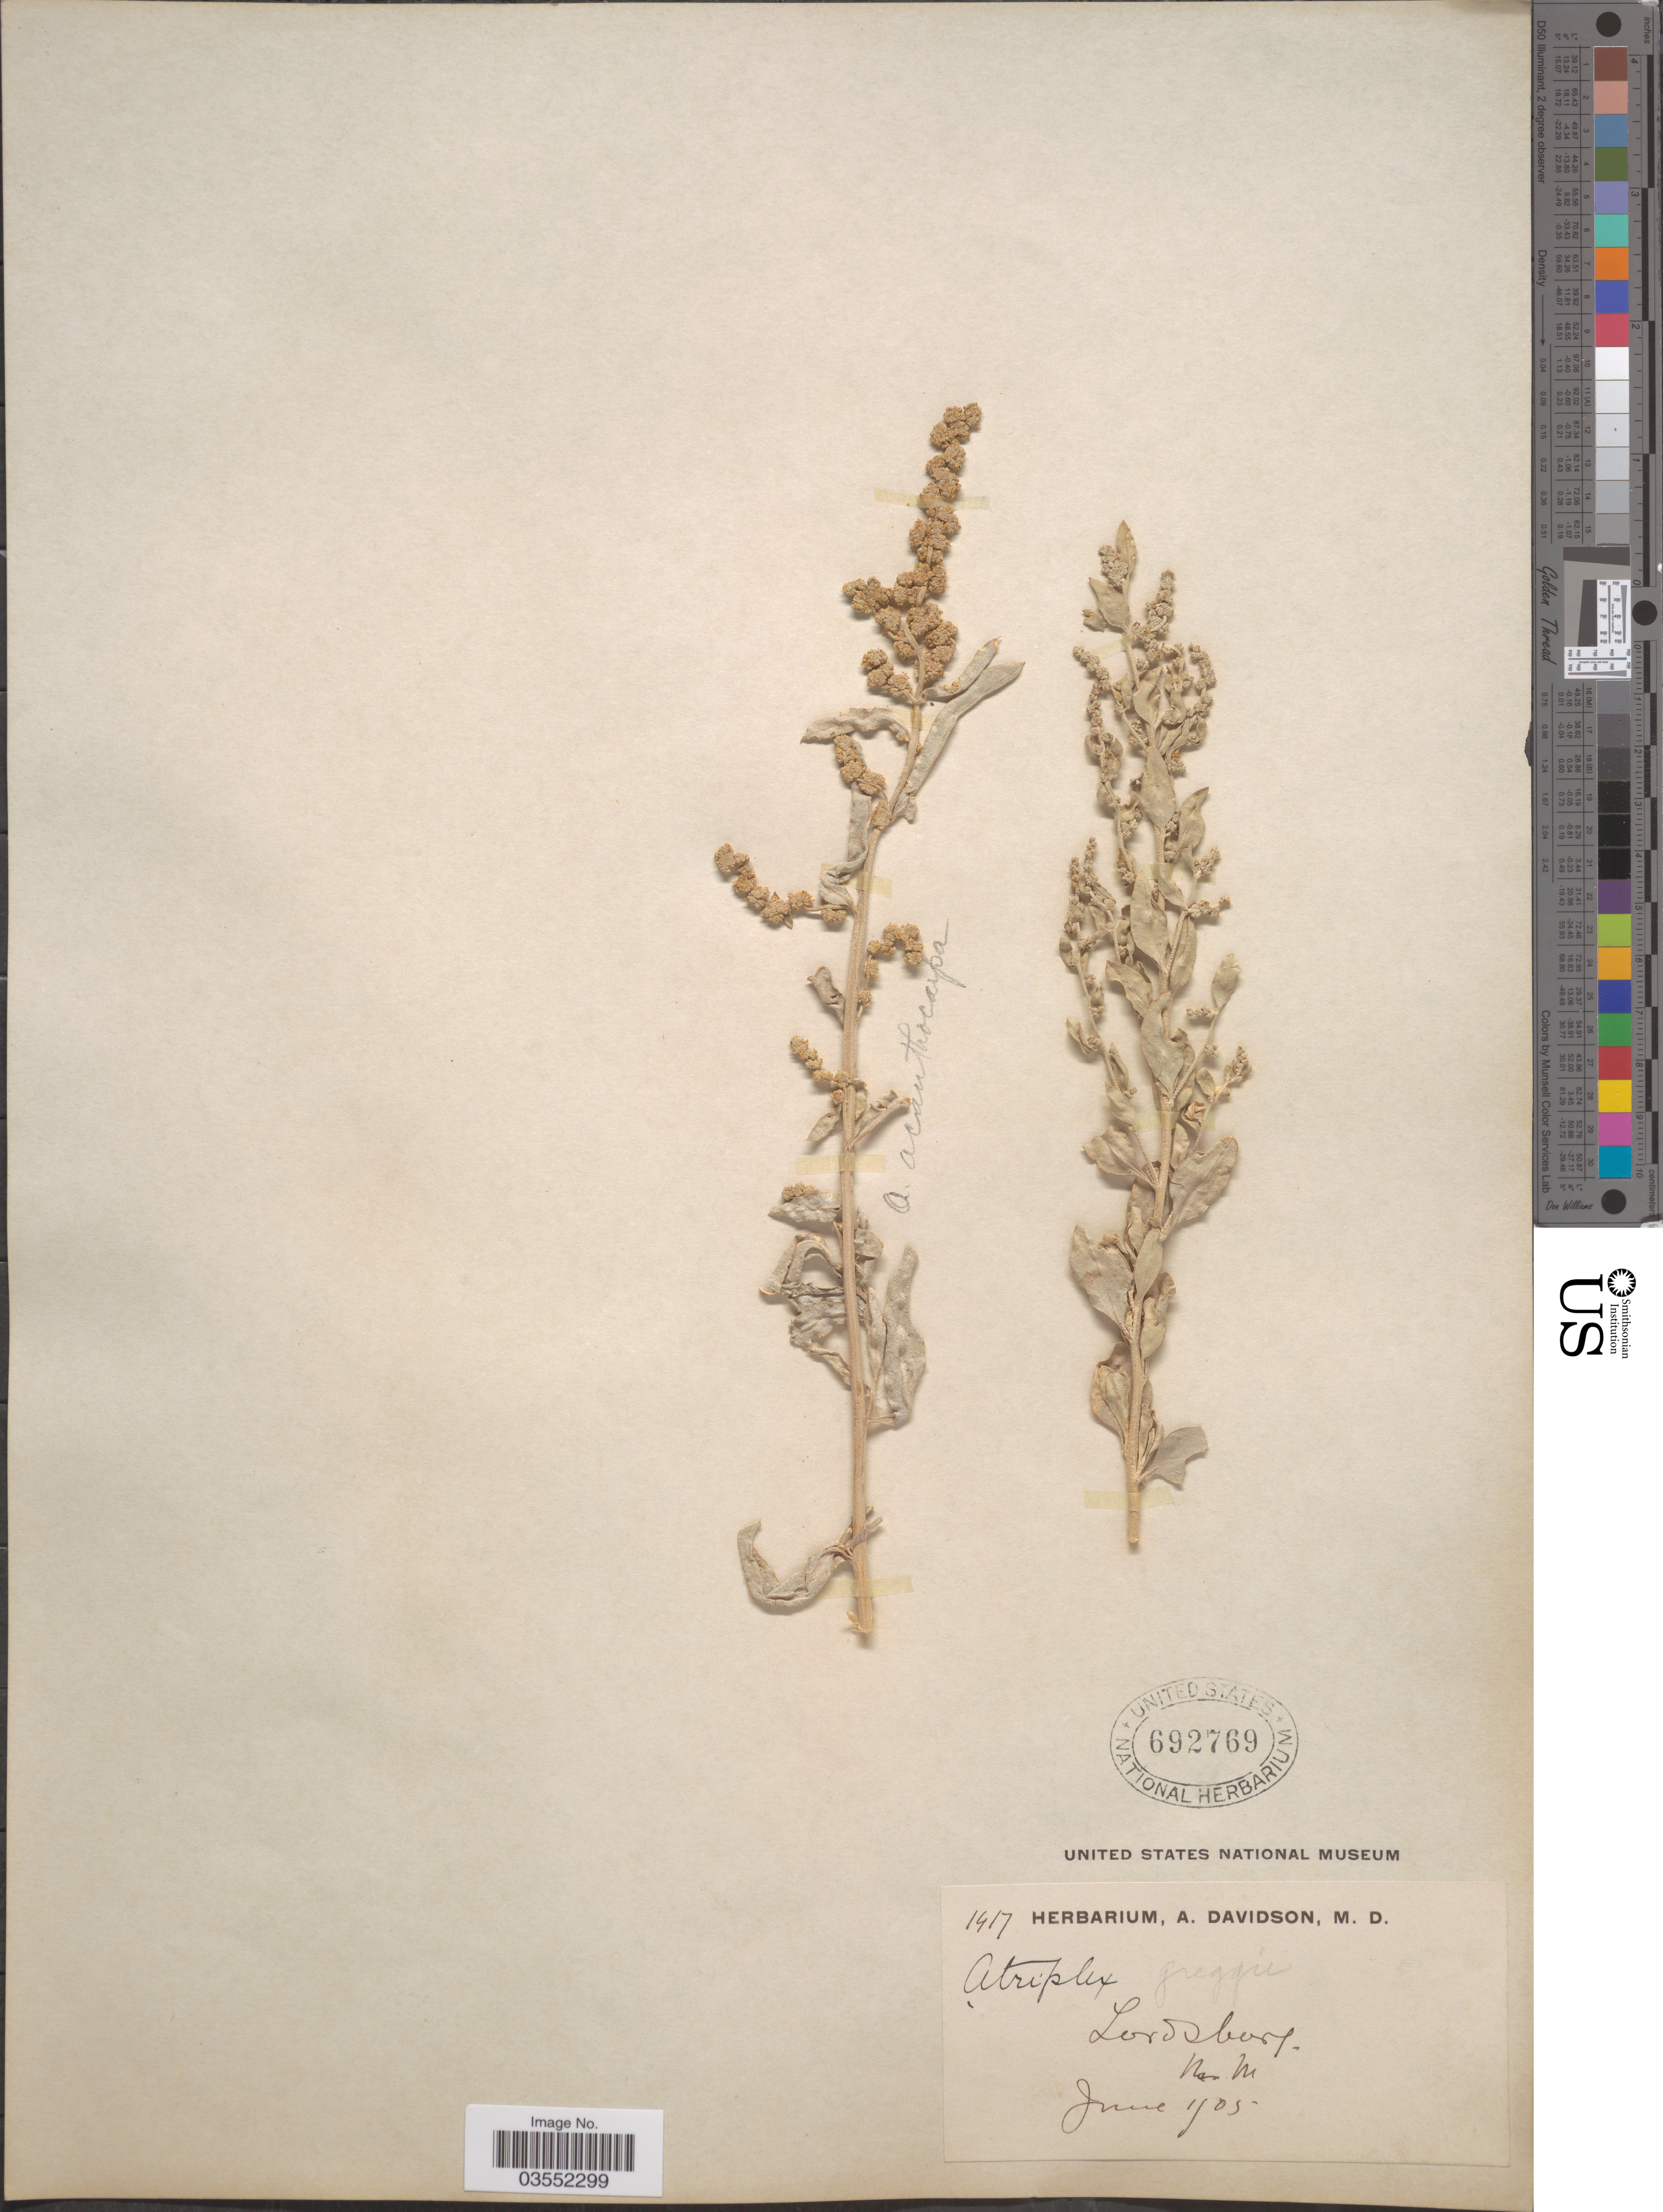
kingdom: Plantae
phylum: Tracheophyta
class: Magnoliopsida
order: Caryophyllales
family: Amaranthaceae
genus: Atriplex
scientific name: Atriplex obovata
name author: Moq.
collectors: ex herb. A. Davidson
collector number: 1417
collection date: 1905-06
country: United States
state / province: New Mexico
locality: Lordsburg.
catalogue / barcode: US 692769